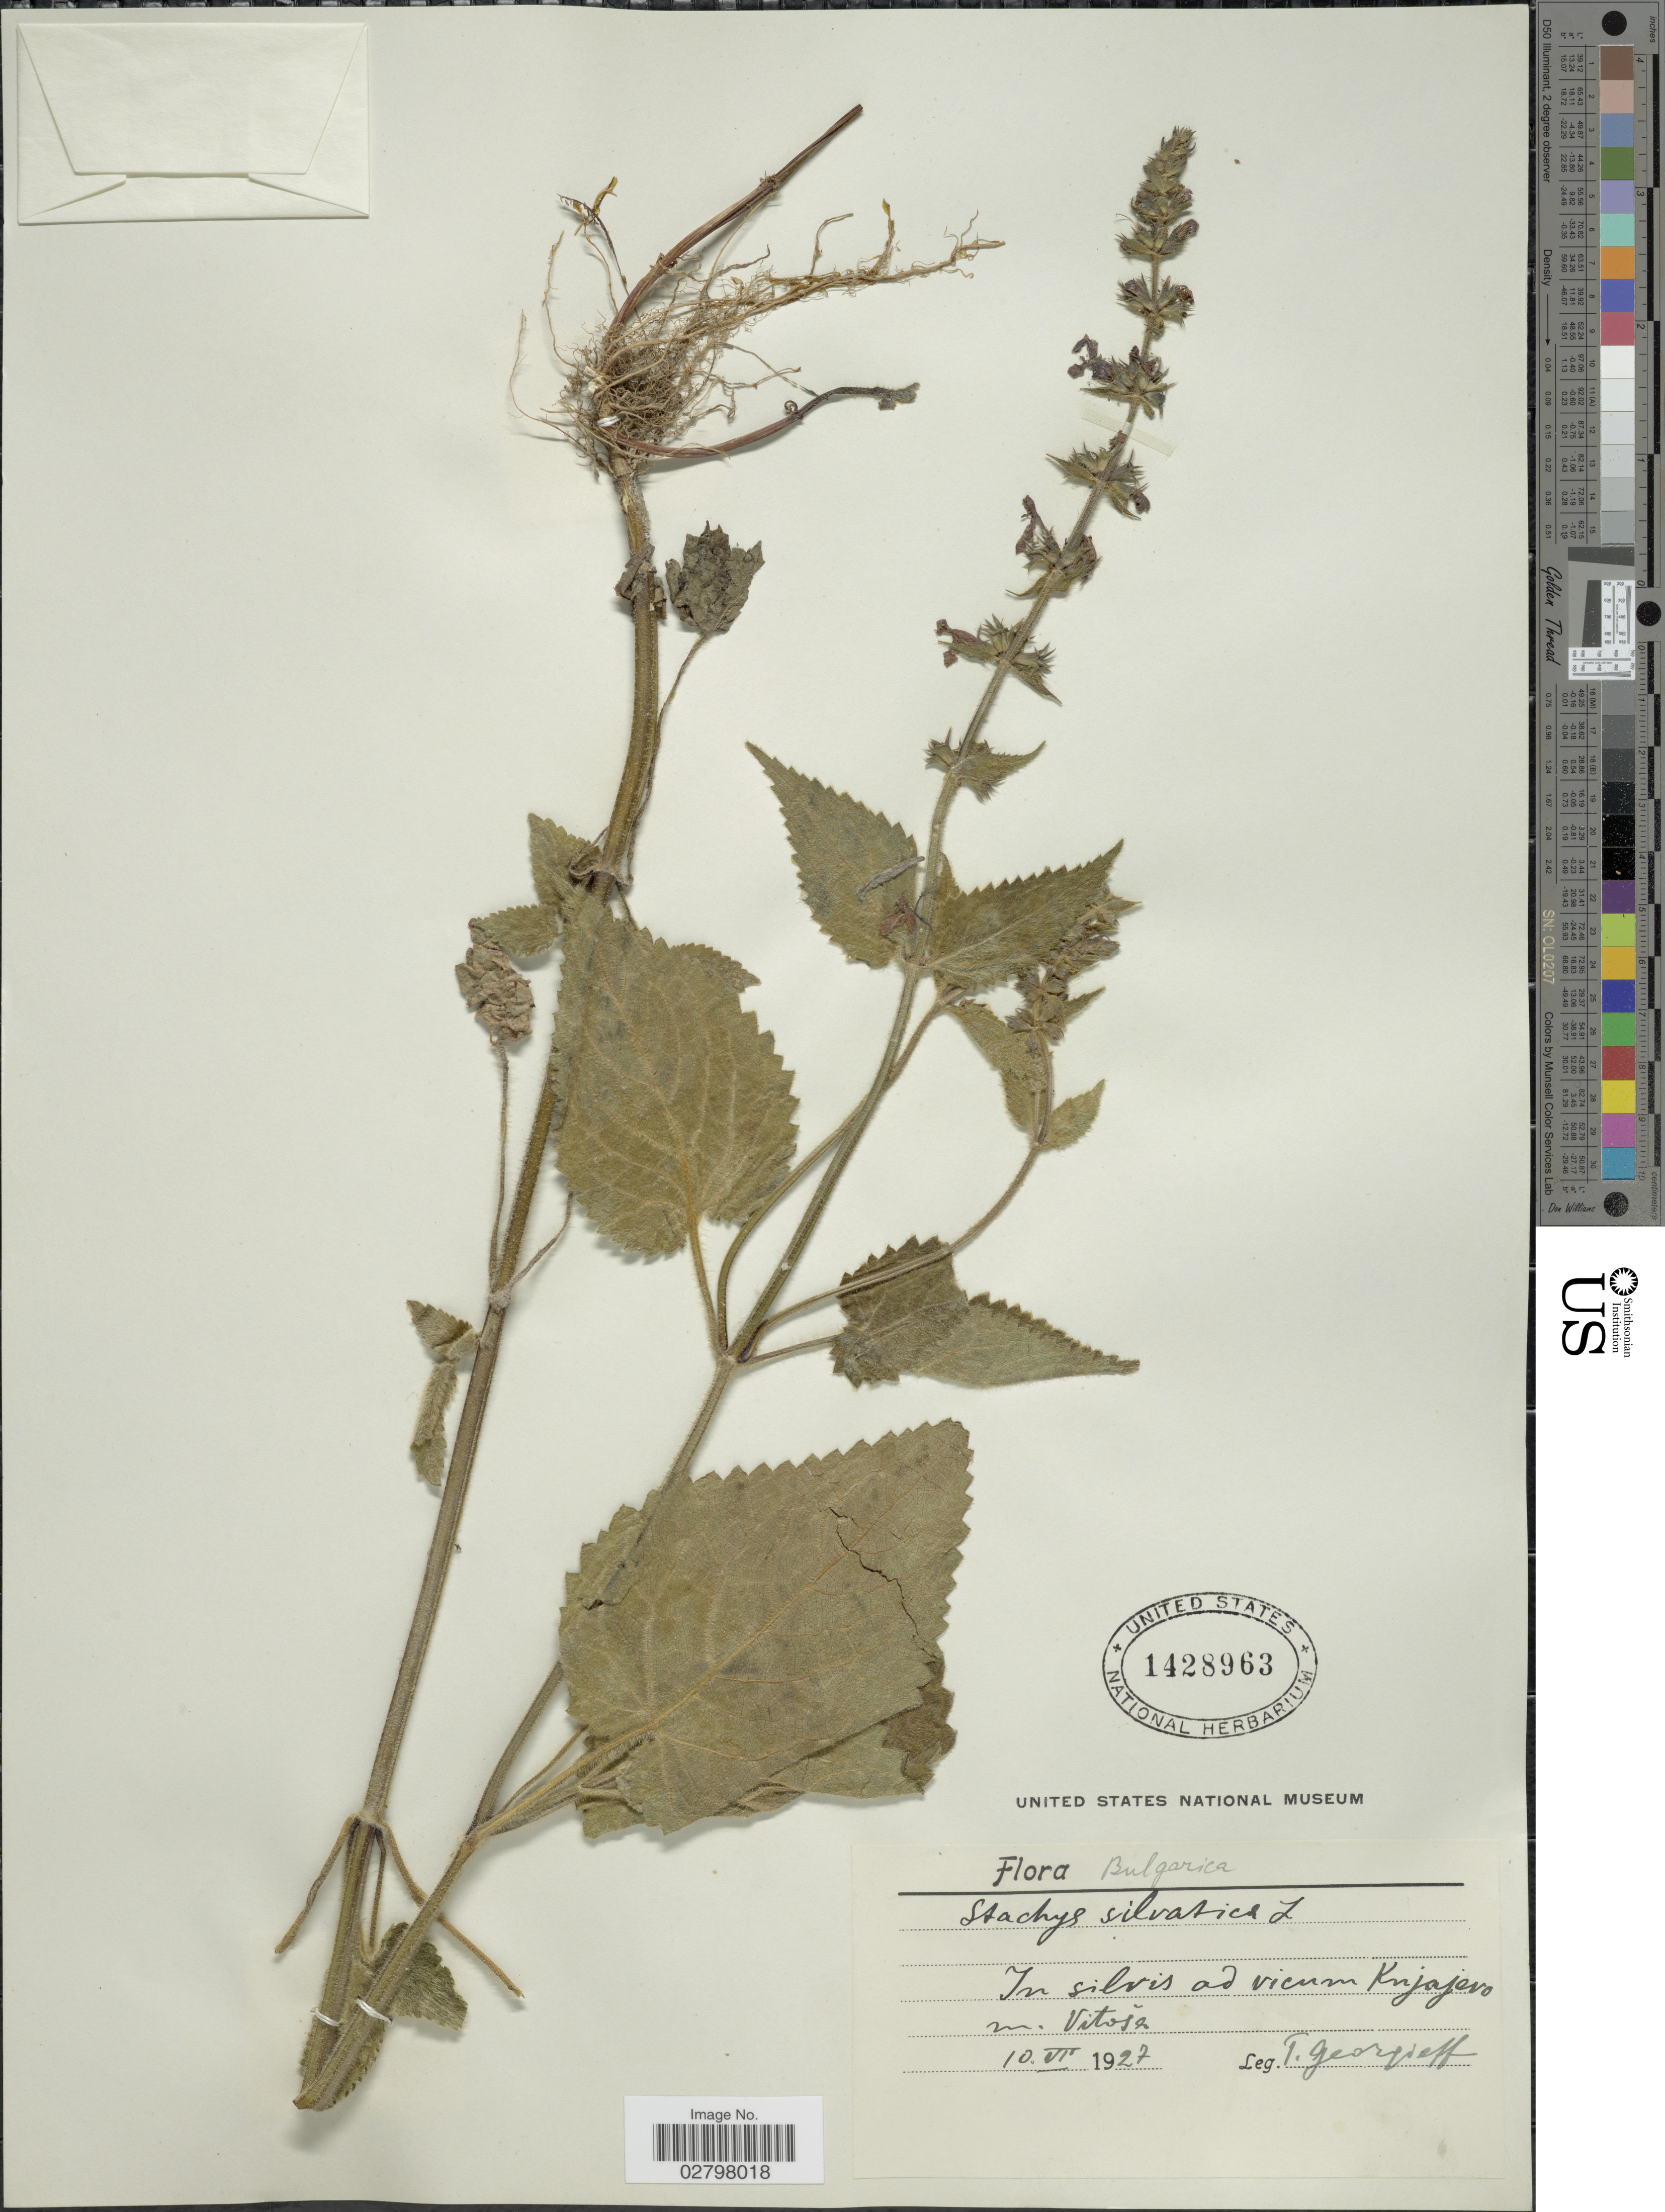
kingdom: Plantae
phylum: Tracheophyta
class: Magnoliopsida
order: Lamiales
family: Lamiaceae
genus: Stachys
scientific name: Stachys sylvatica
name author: L.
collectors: T. Georgieff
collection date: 1927-07-10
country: Bulgaria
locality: In silvis ad vicum Knjajevo in Vitosé. [interpreted]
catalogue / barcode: US 1428963